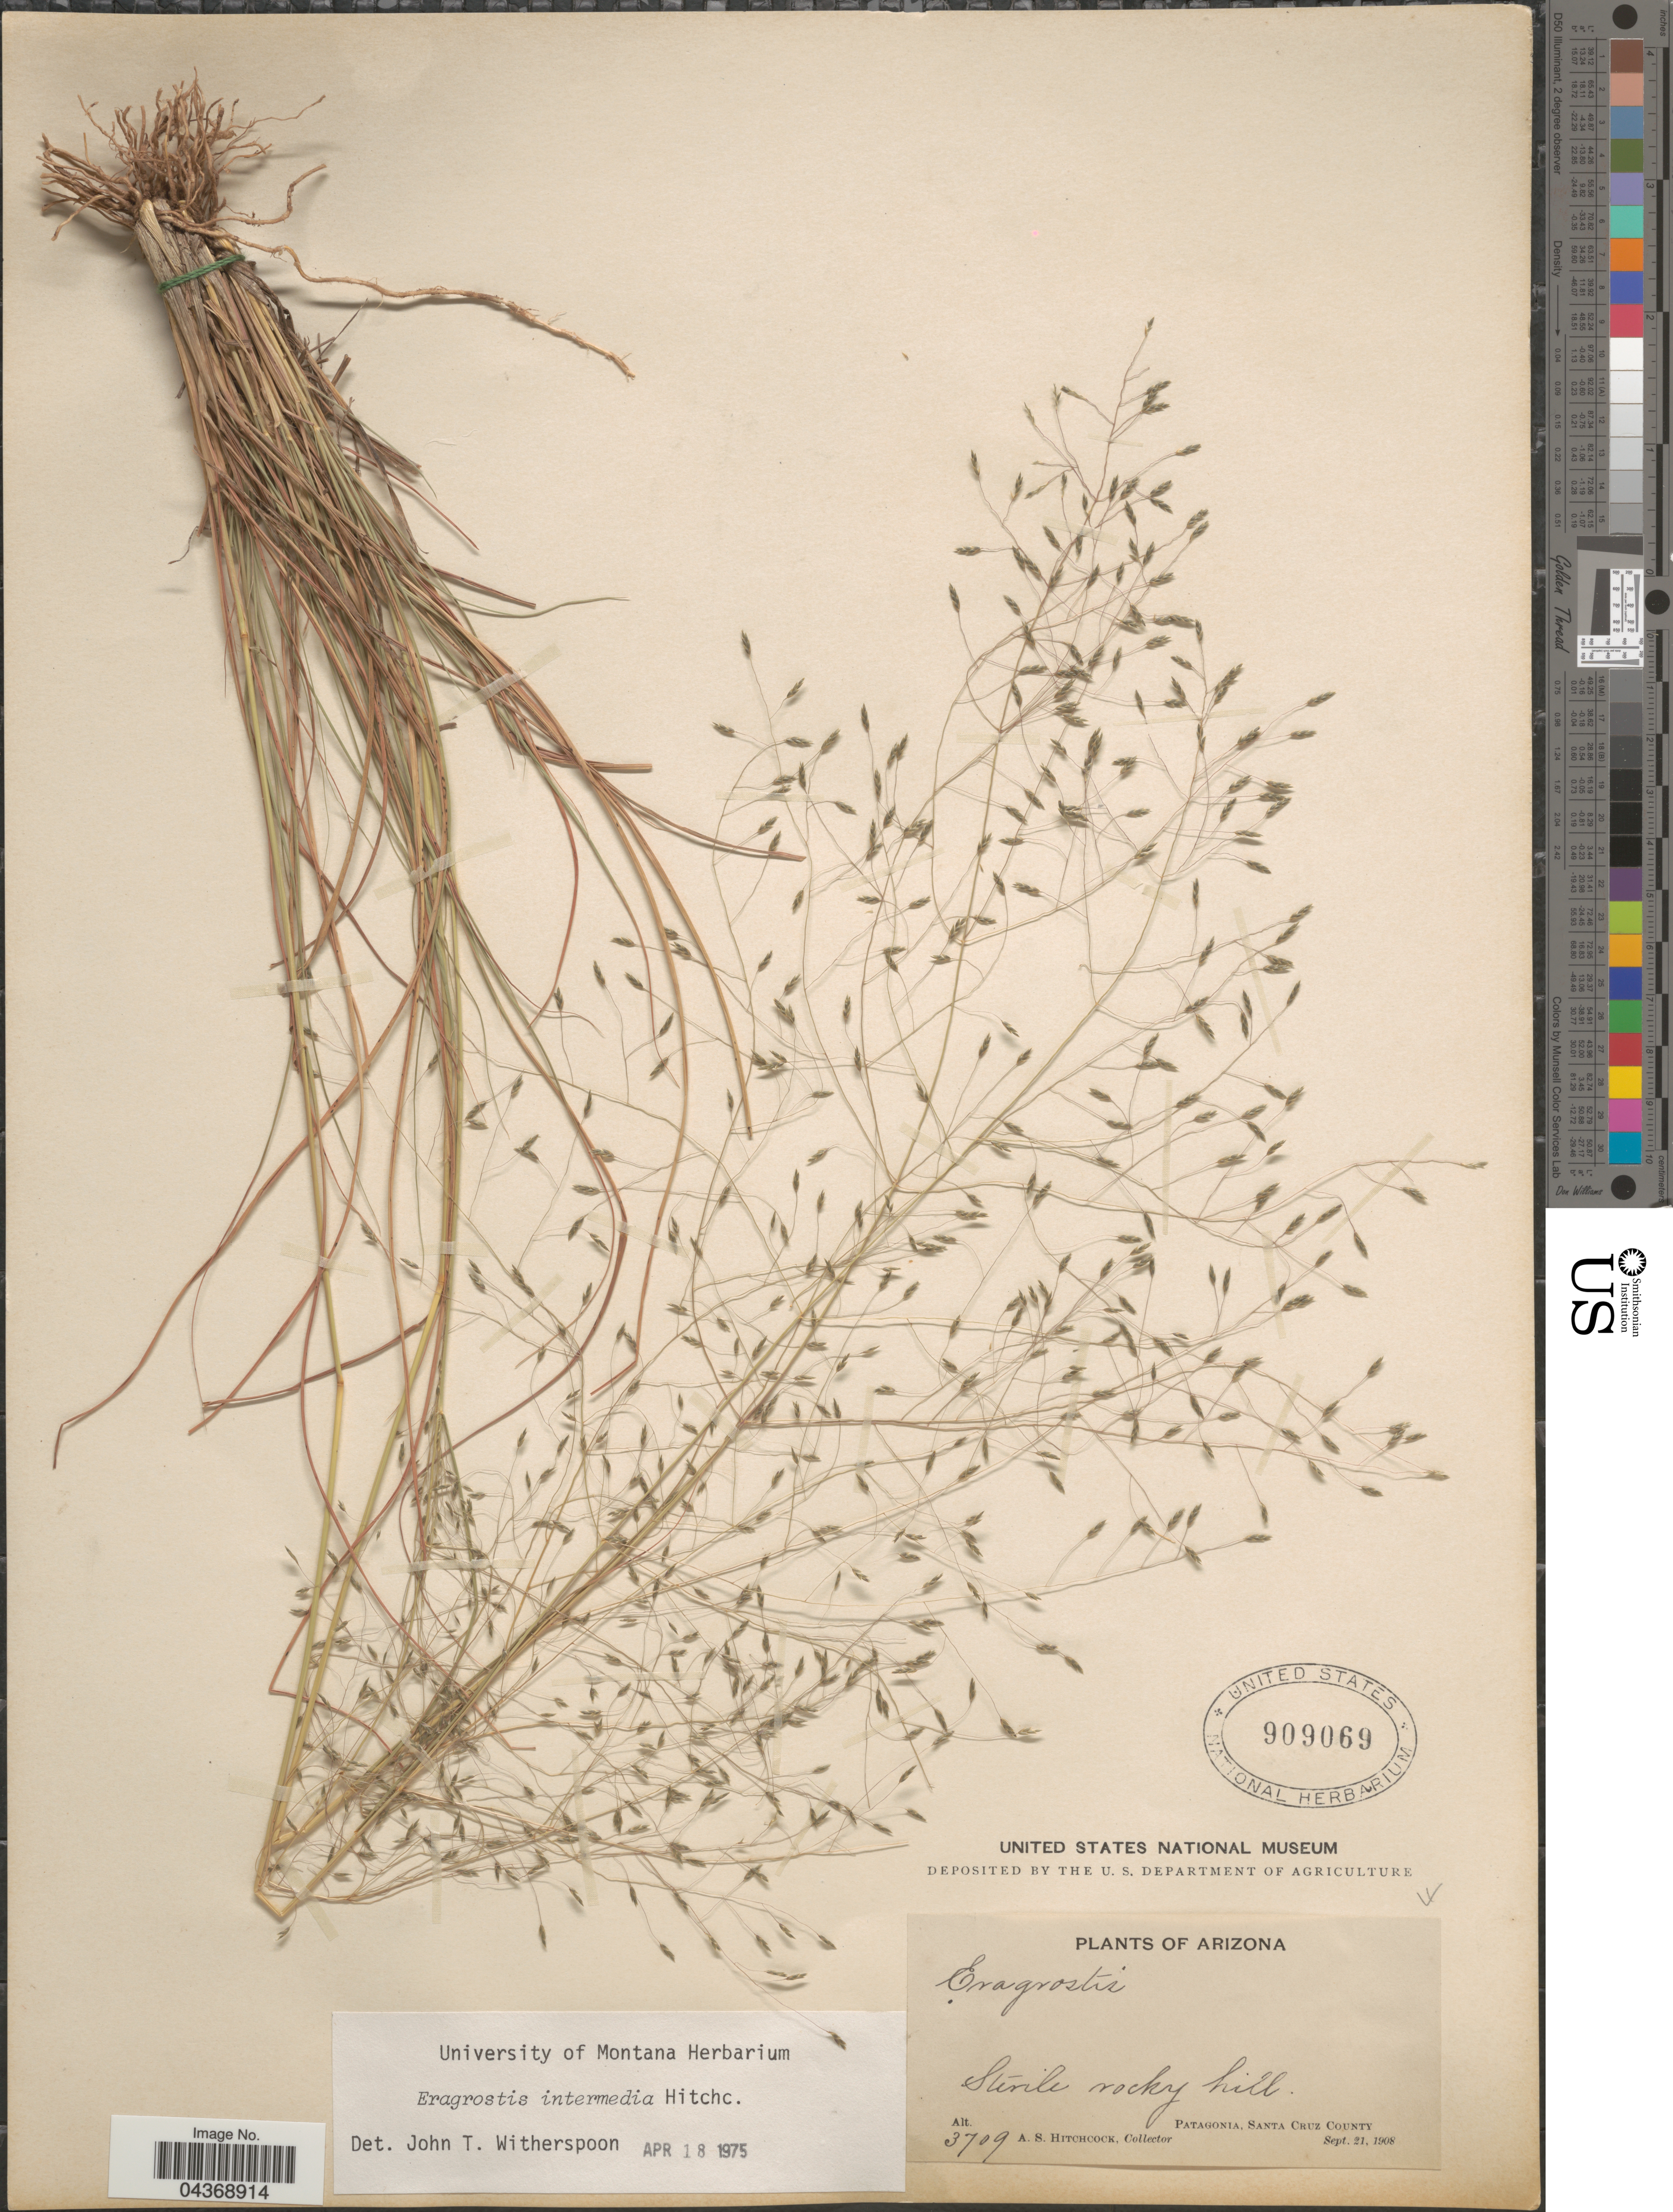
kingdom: Plantae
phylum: Tracheophyta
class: Liliopsida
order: Poales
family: Poaceae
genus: Eragrostis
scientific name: Eragrostis intermedia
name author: Hitchc.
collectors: A. S. Hitchcock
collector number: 3709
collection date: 1908-09-21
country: United States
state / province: Arizona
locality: Patagonia, Santa Cruz County.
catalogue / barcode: US 909069